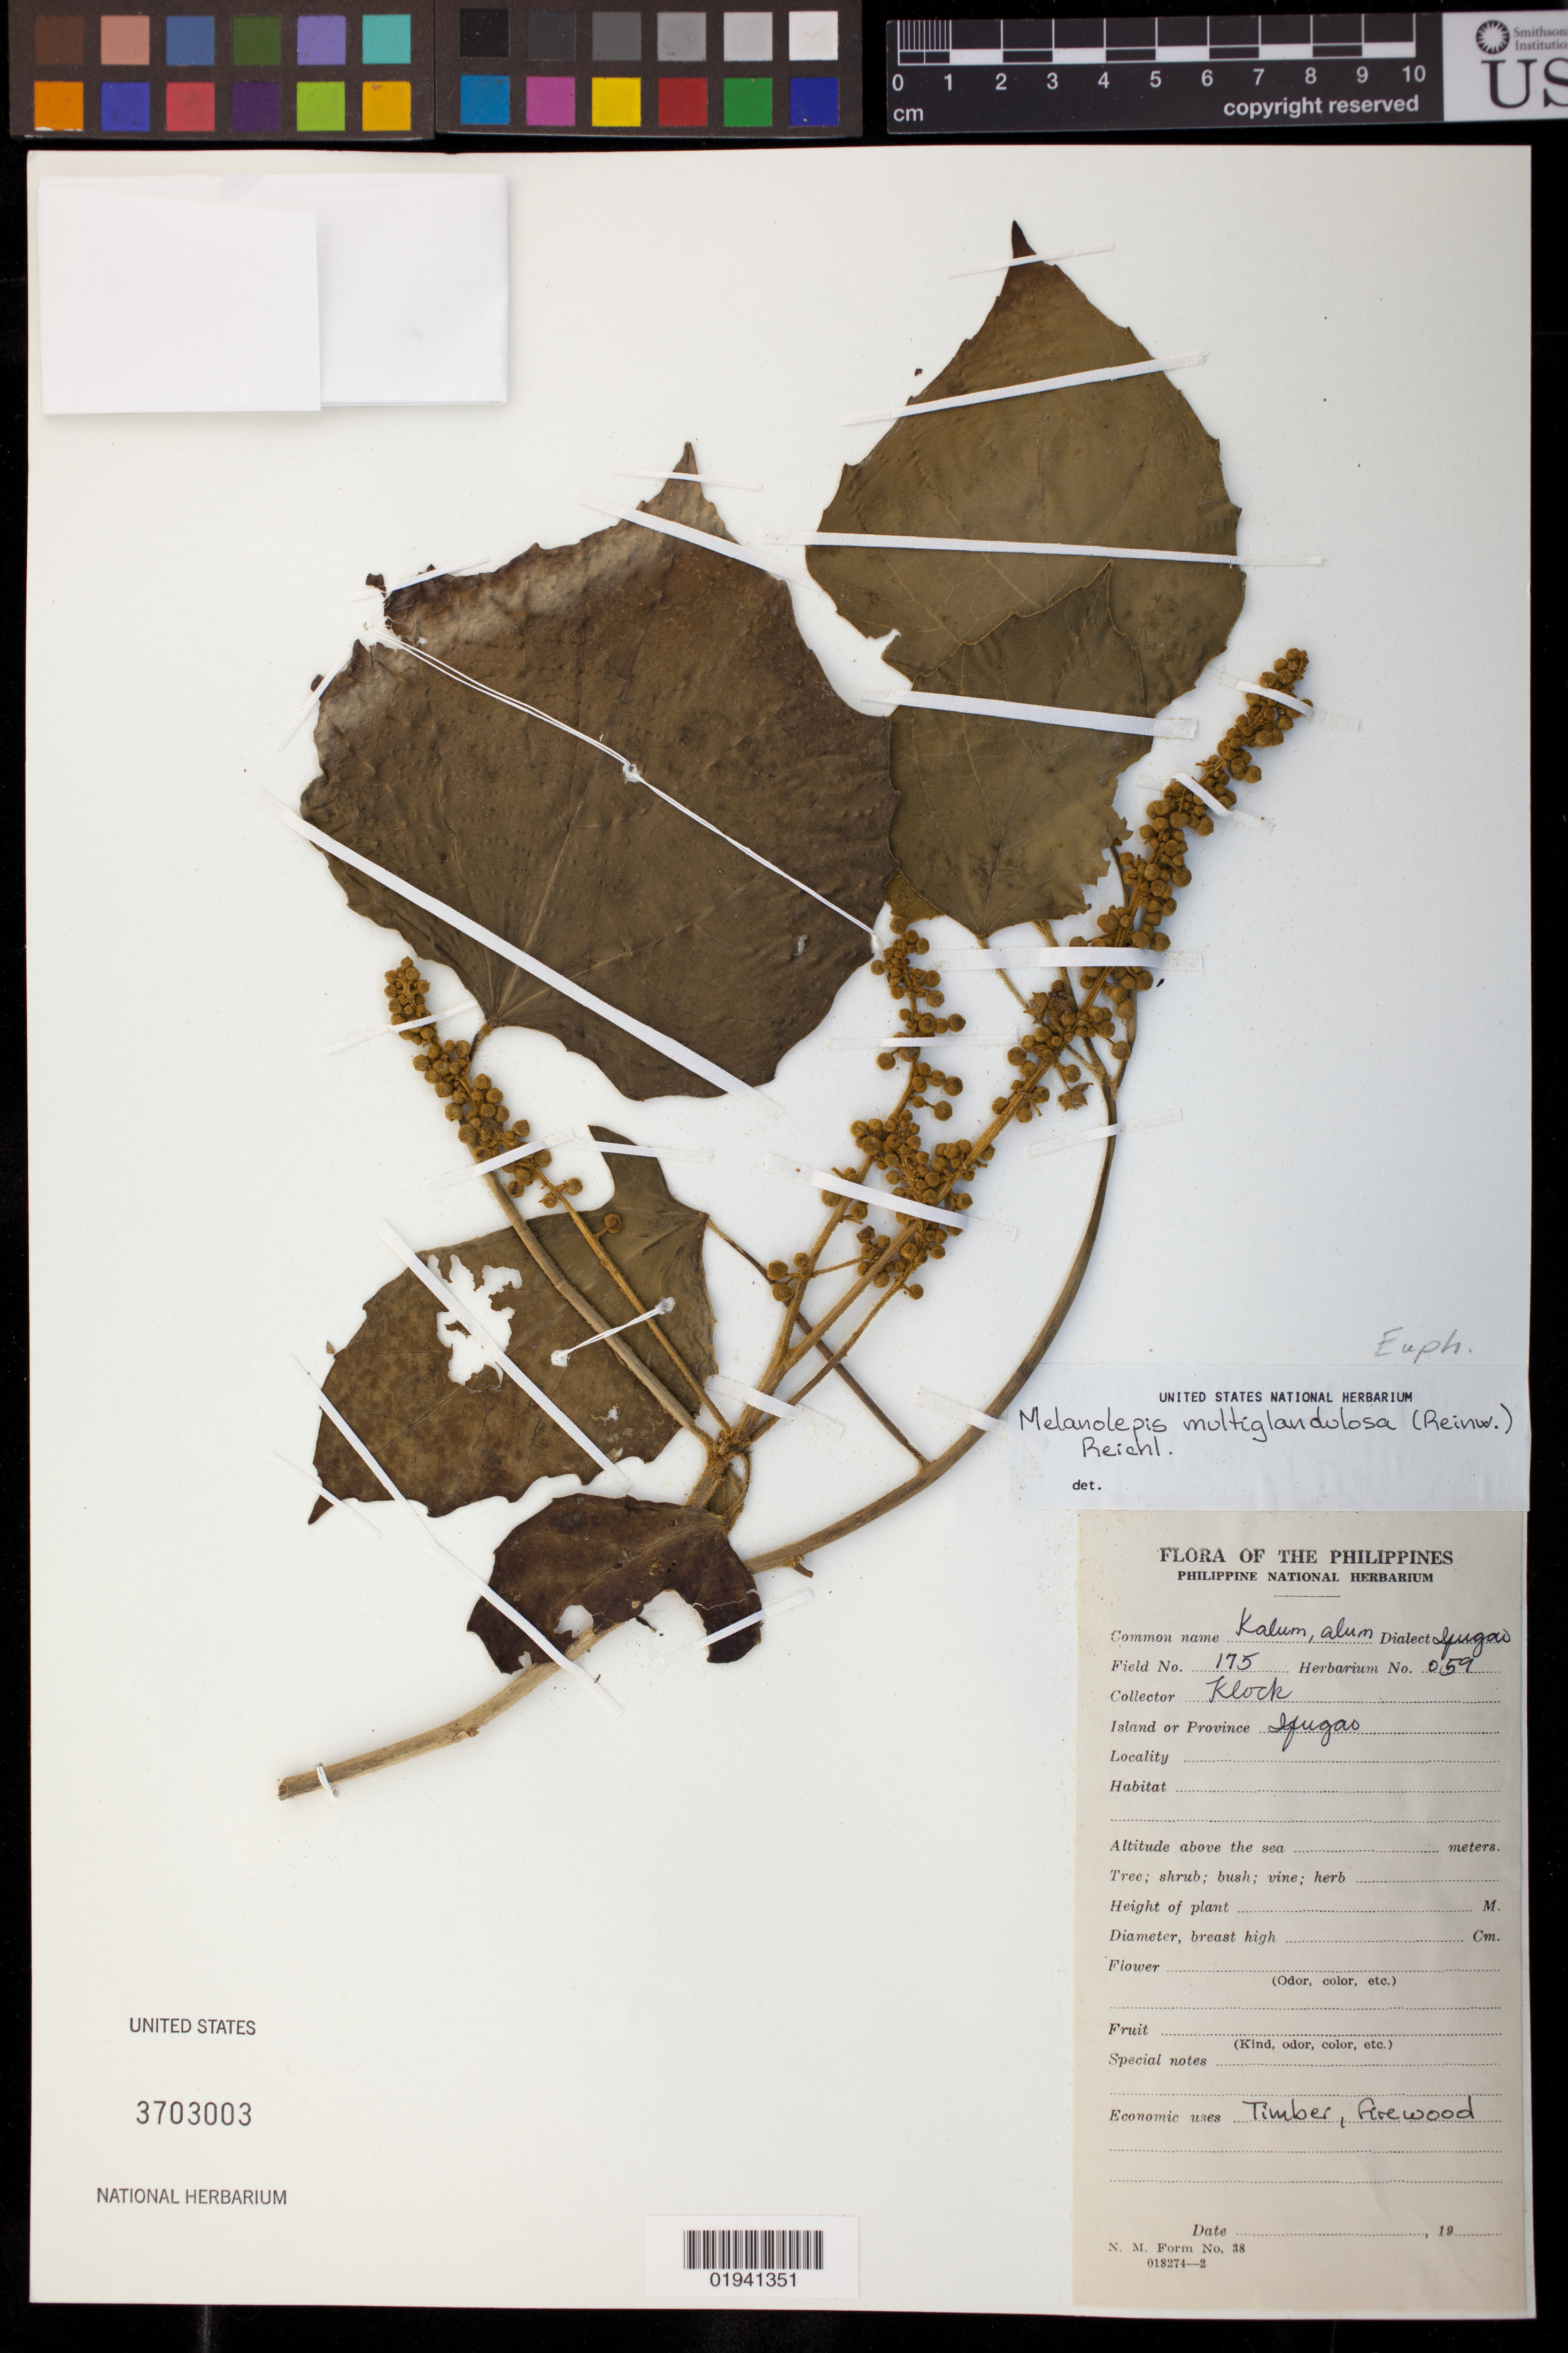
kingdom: Plantae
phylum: Tracheophyta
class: Magnoliopsida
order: Malpighiales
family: Euphorbiaceae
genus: Melanolepis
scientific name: Melanolepis multiglandulosa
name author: (Reinw. ex Blume) Rchb. f. & Zoll.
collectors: Klock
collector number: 175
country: Philippines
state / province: Cordillera (Administrative Region)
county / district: Ifugao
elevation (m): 500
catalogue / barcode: US 3703003